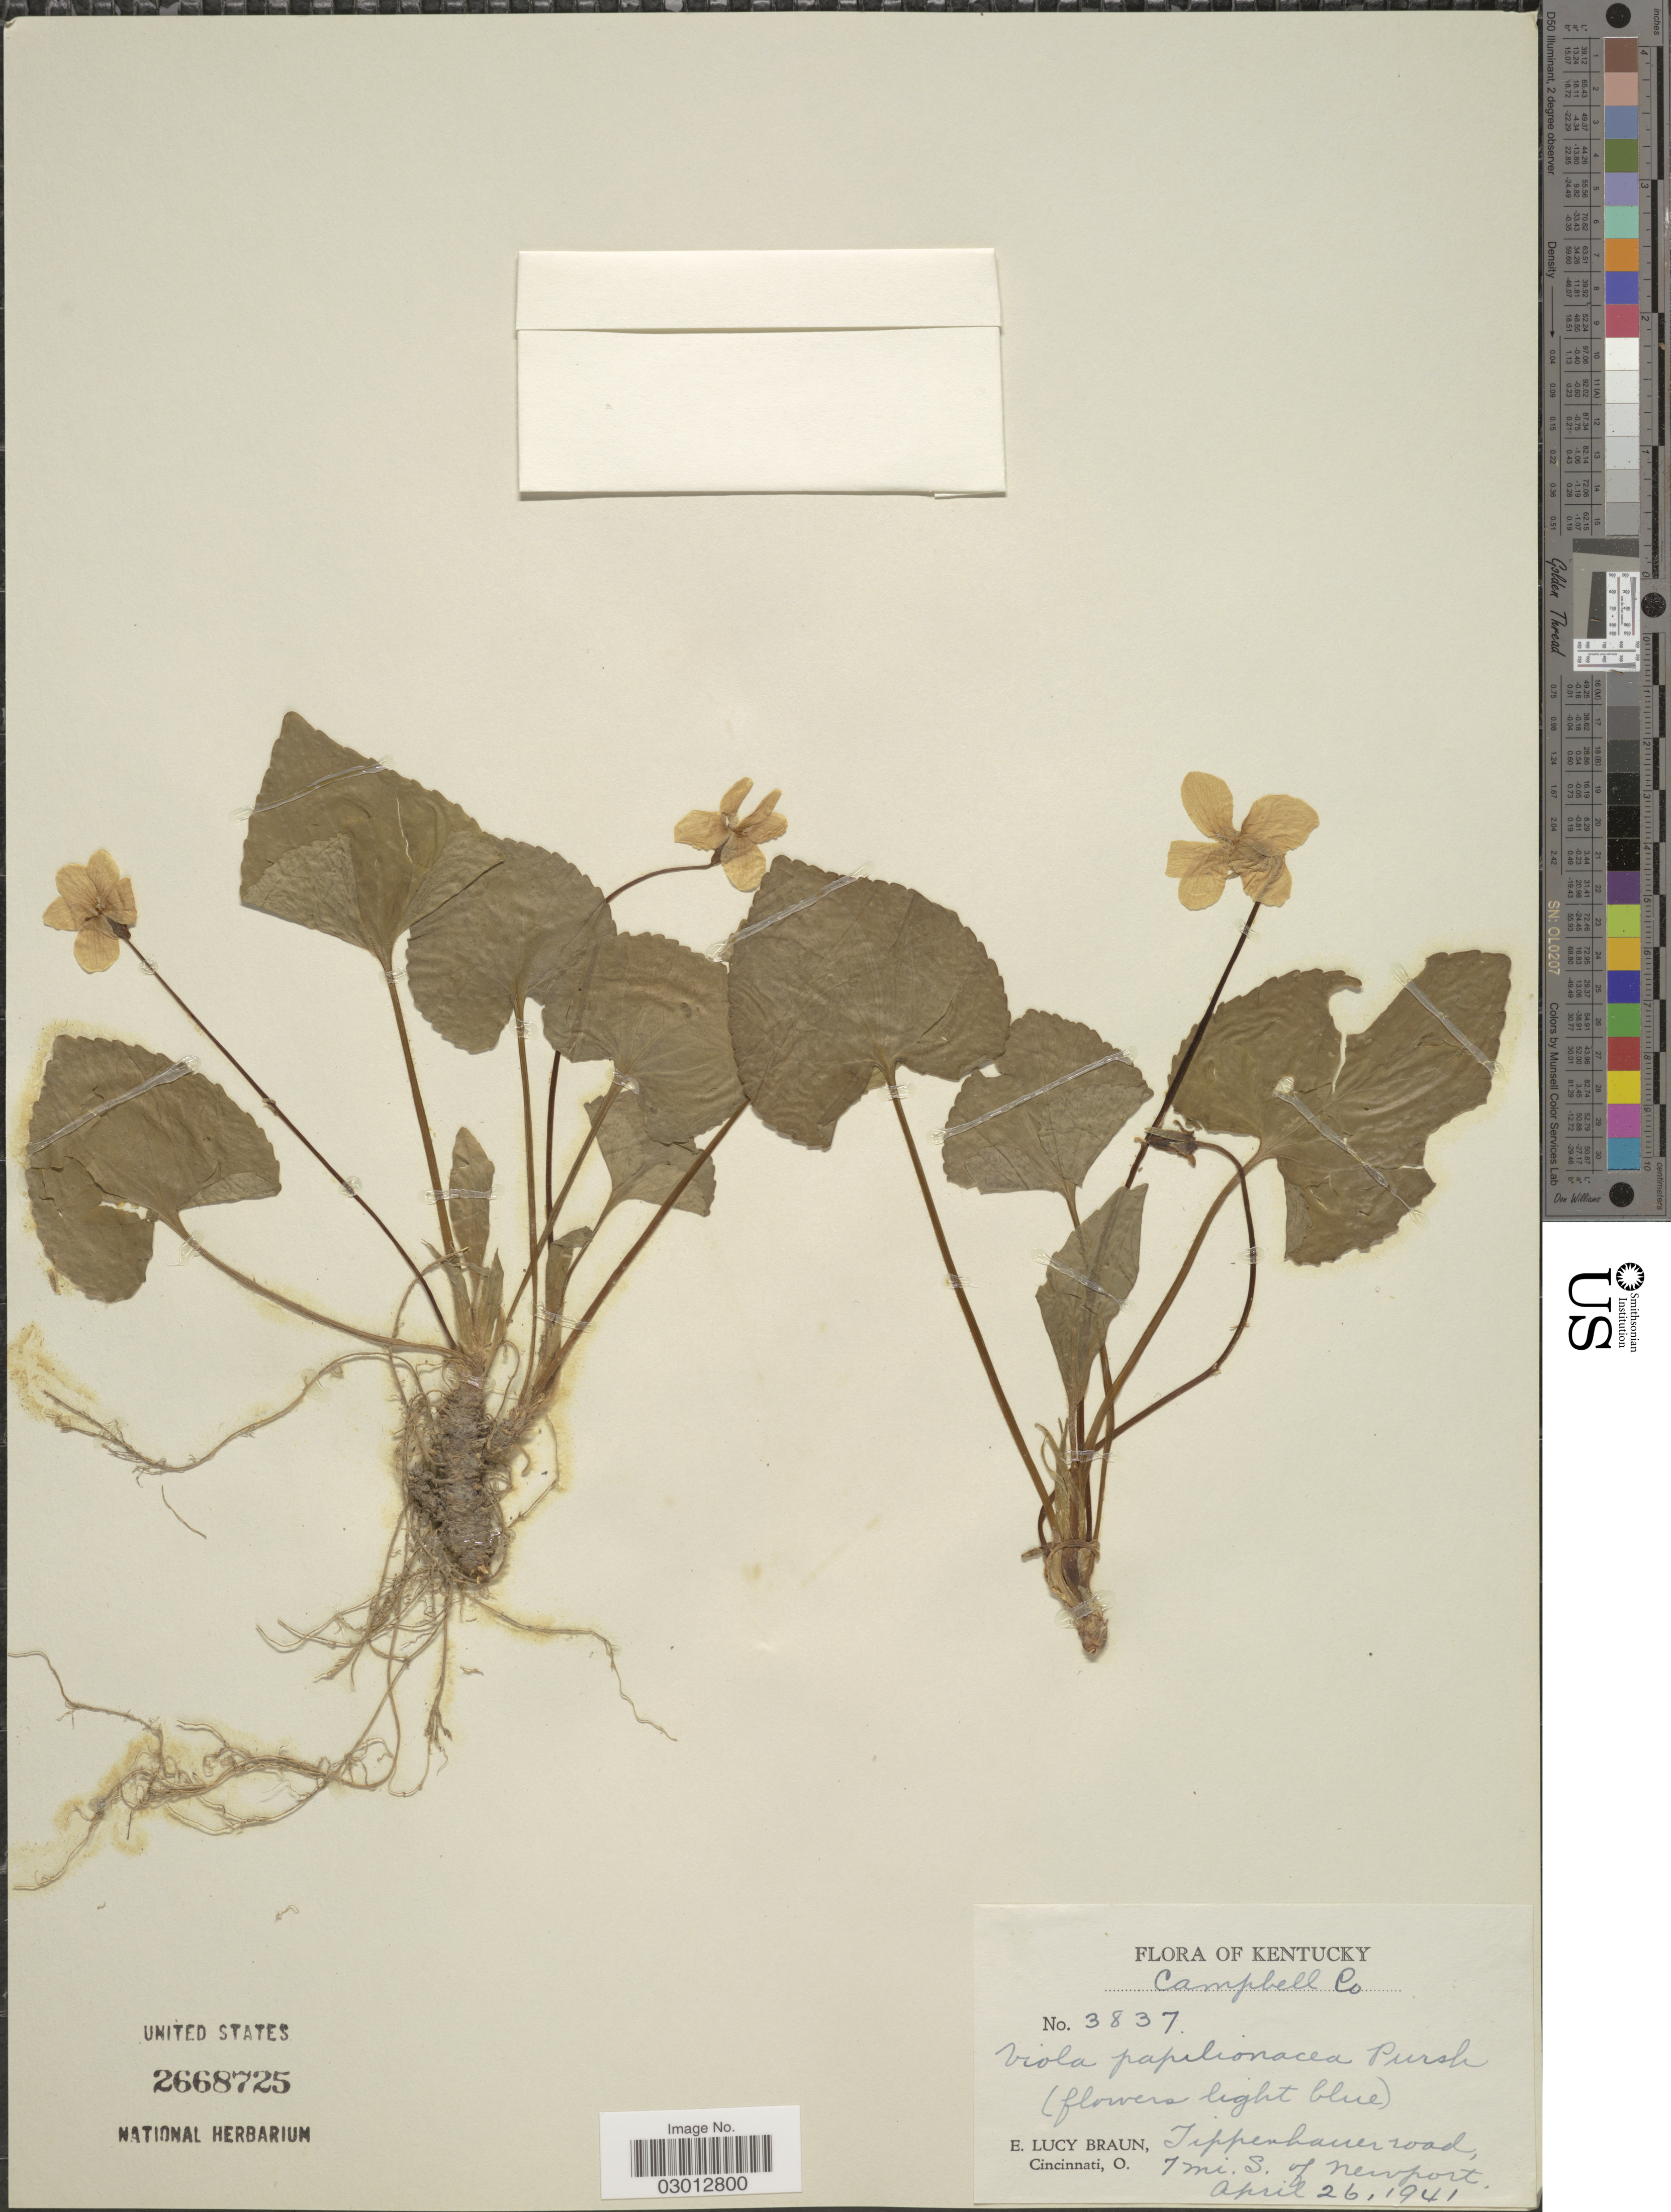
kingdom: Plantae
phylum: Tracheophyta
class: Magnoliopsida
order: Malpighiales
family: Violaceae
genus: Viola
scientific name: Viola papilionacea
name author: Pursh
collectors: E. L. Braun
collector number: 3837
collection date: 1941-04-26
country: United States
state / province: Kentucky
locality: Campbell Co. Tippenhauer road, 7 mi. S. of Newport.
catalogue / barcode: US 2668725